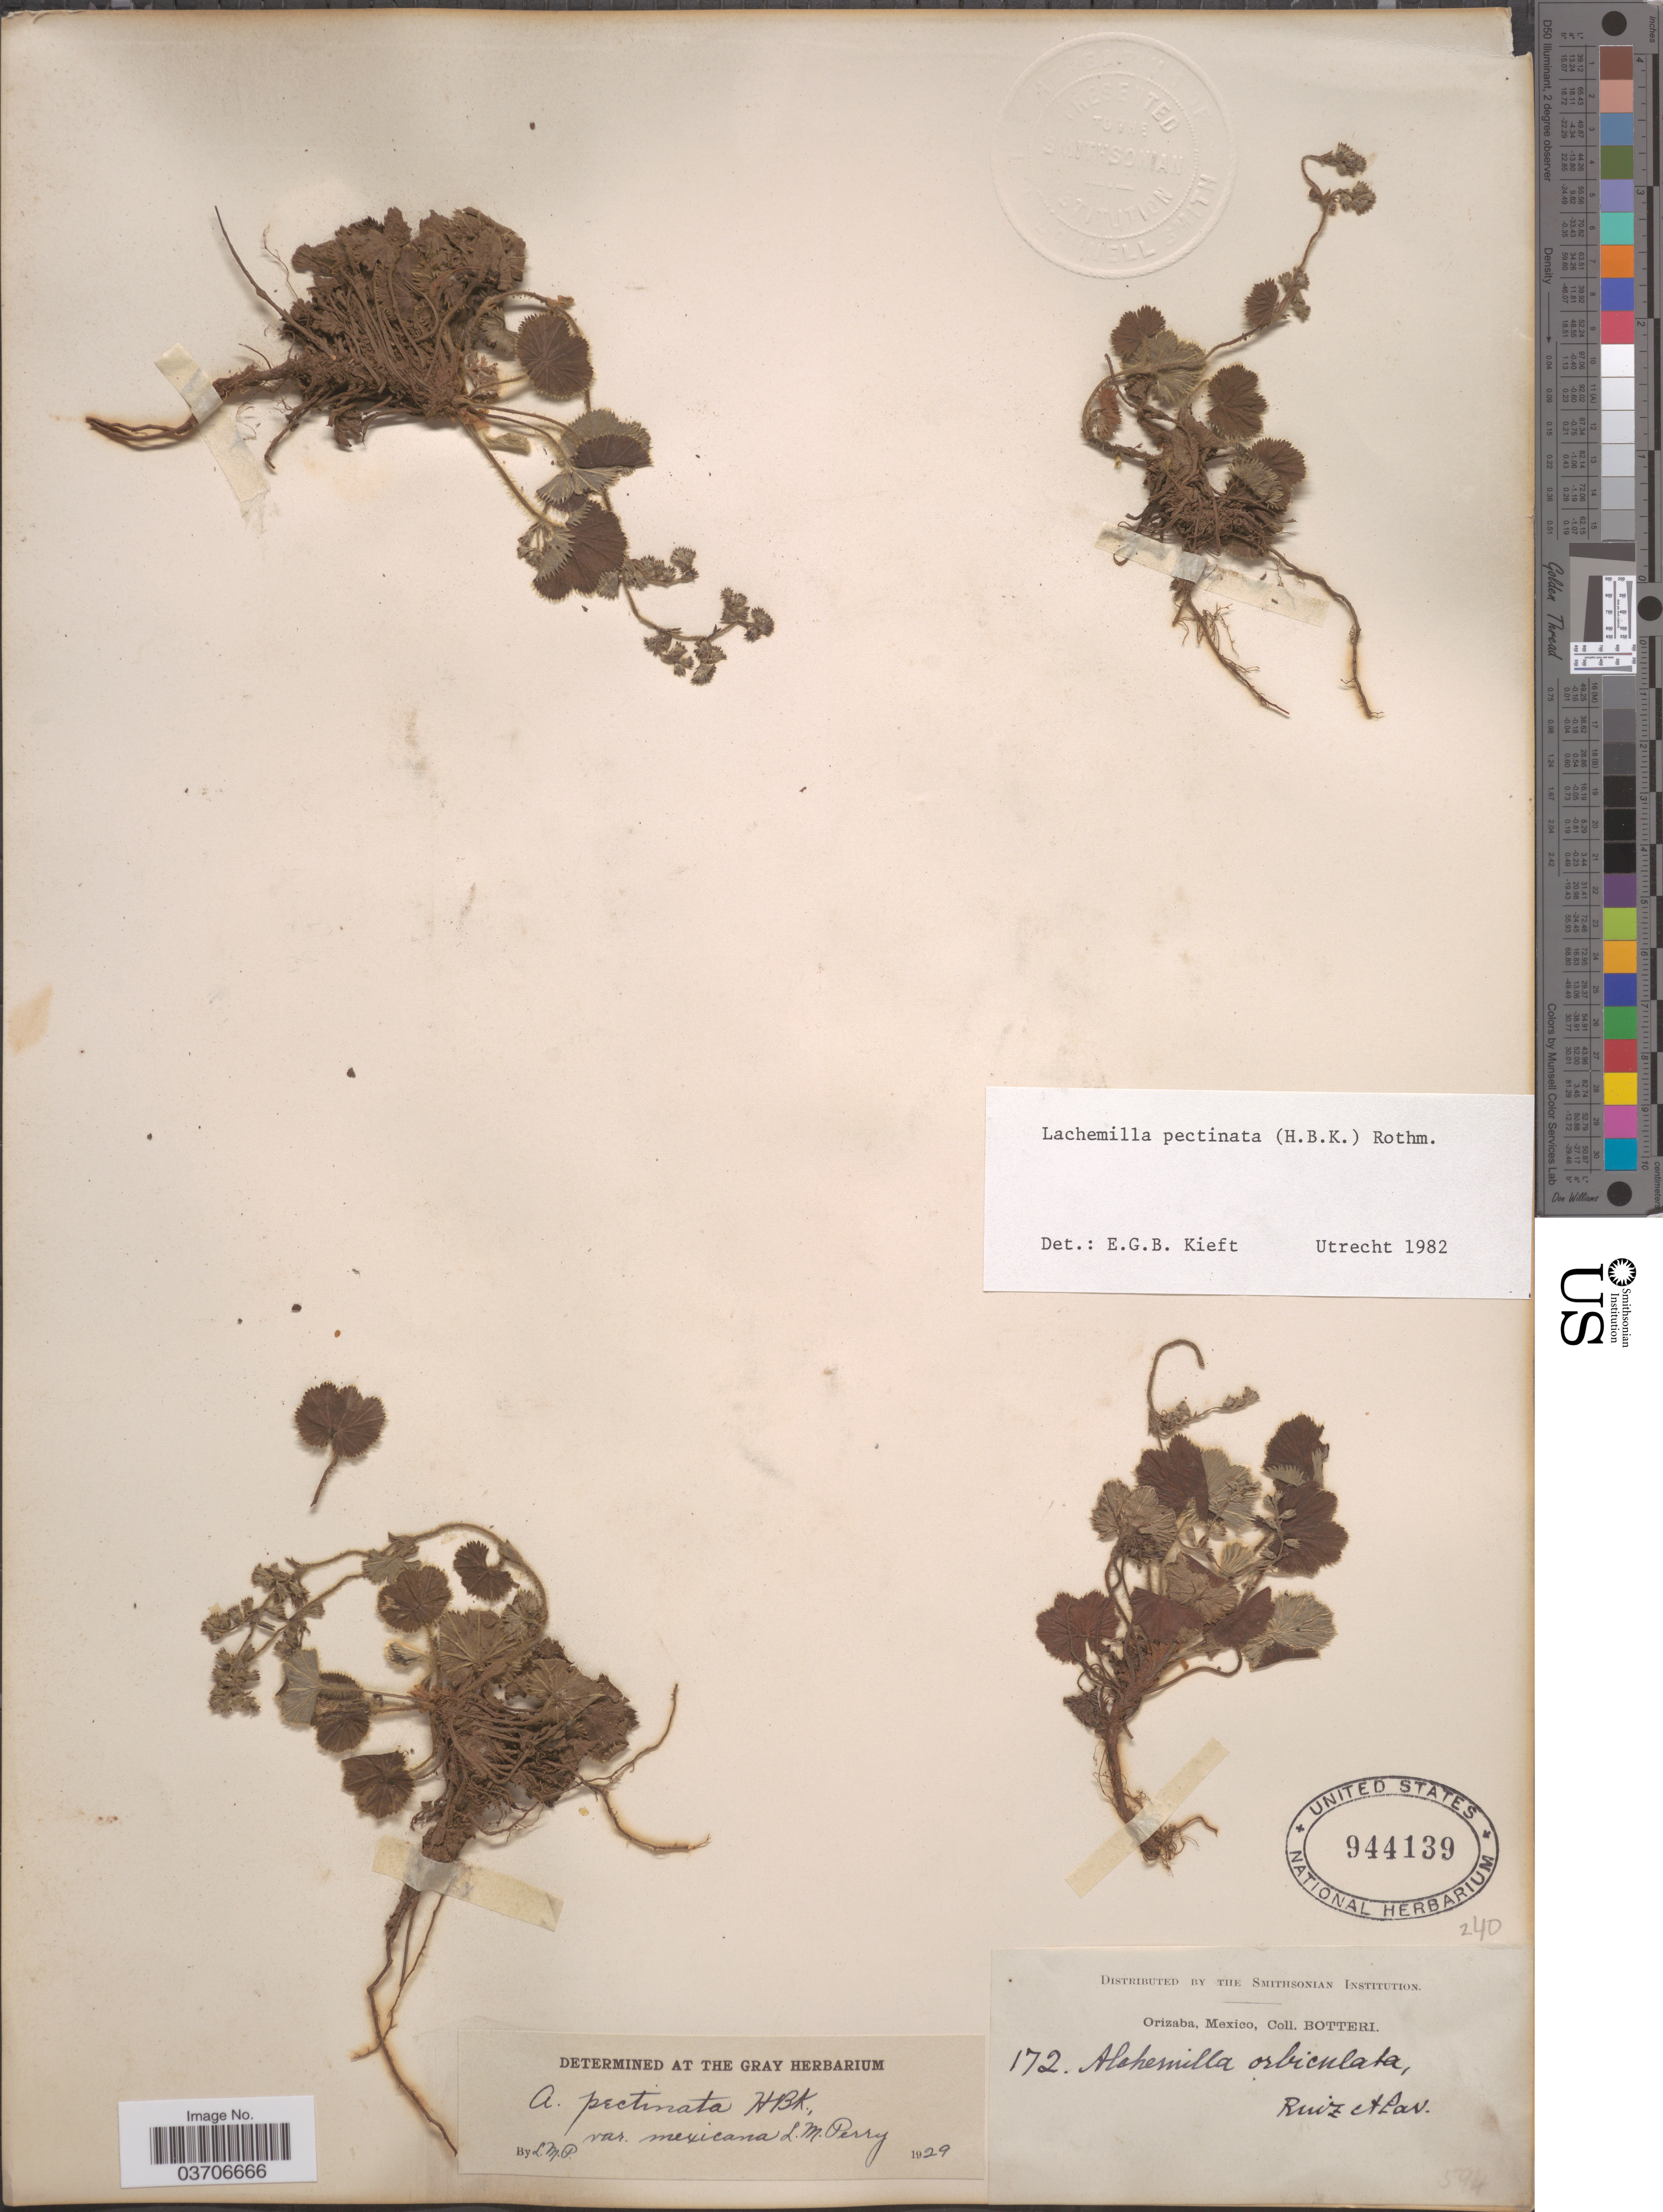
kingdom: Plantae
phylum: Tracheophyta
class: Magnoliopsida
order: Rosales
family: Rosaceae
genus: Lachemilla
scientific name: Lachemilla pectinata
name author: (Kunth) Rothm.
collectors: -. Botteri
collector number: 172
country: Mexico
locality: Orizaba.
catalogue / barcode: US 944139